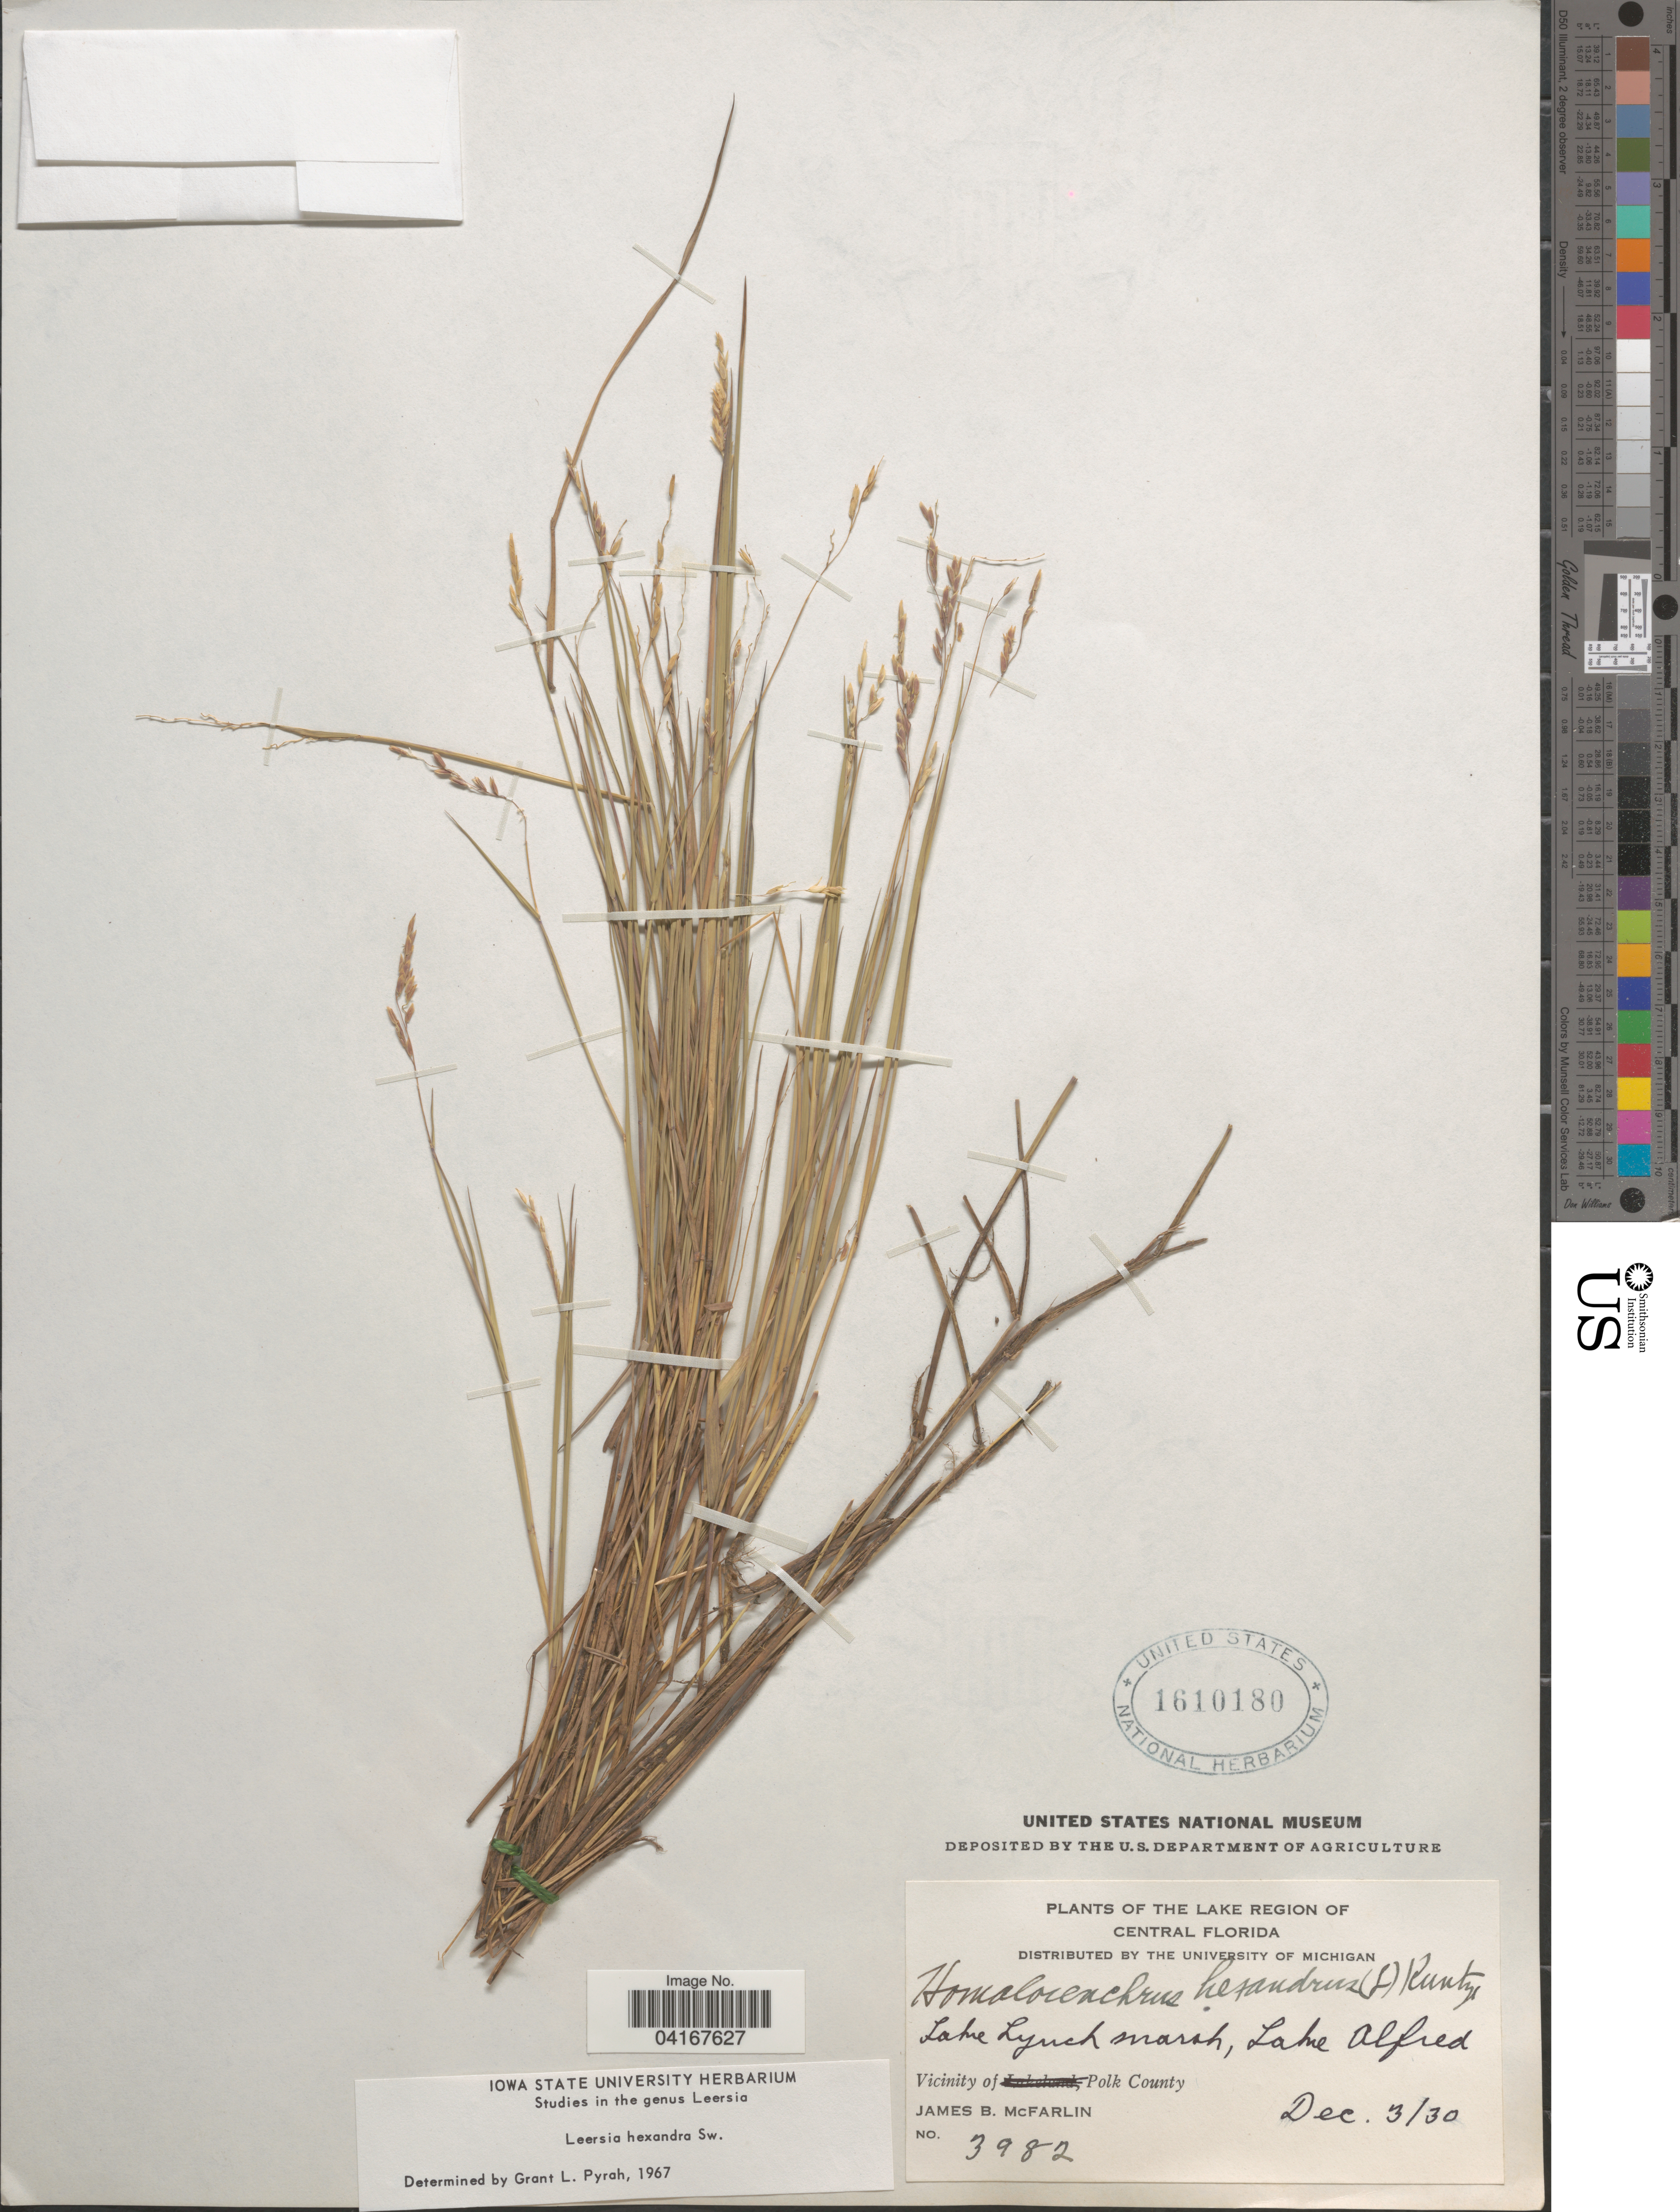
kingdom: Plantae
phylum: Tracheophyta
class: Liliopsida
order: Poales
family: Poaceae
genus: Leersia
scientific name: Leersia hexandra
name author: Sw.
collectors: J. McFarlin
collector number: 3982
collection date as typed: Transcribed d/m/y: 3/12/30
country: United States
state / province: Florida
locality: The Lake Region of Central Florida. Lake Lynch marsh, Lake Alfred. Vicinity of Polk County.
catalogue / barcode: US 1610180